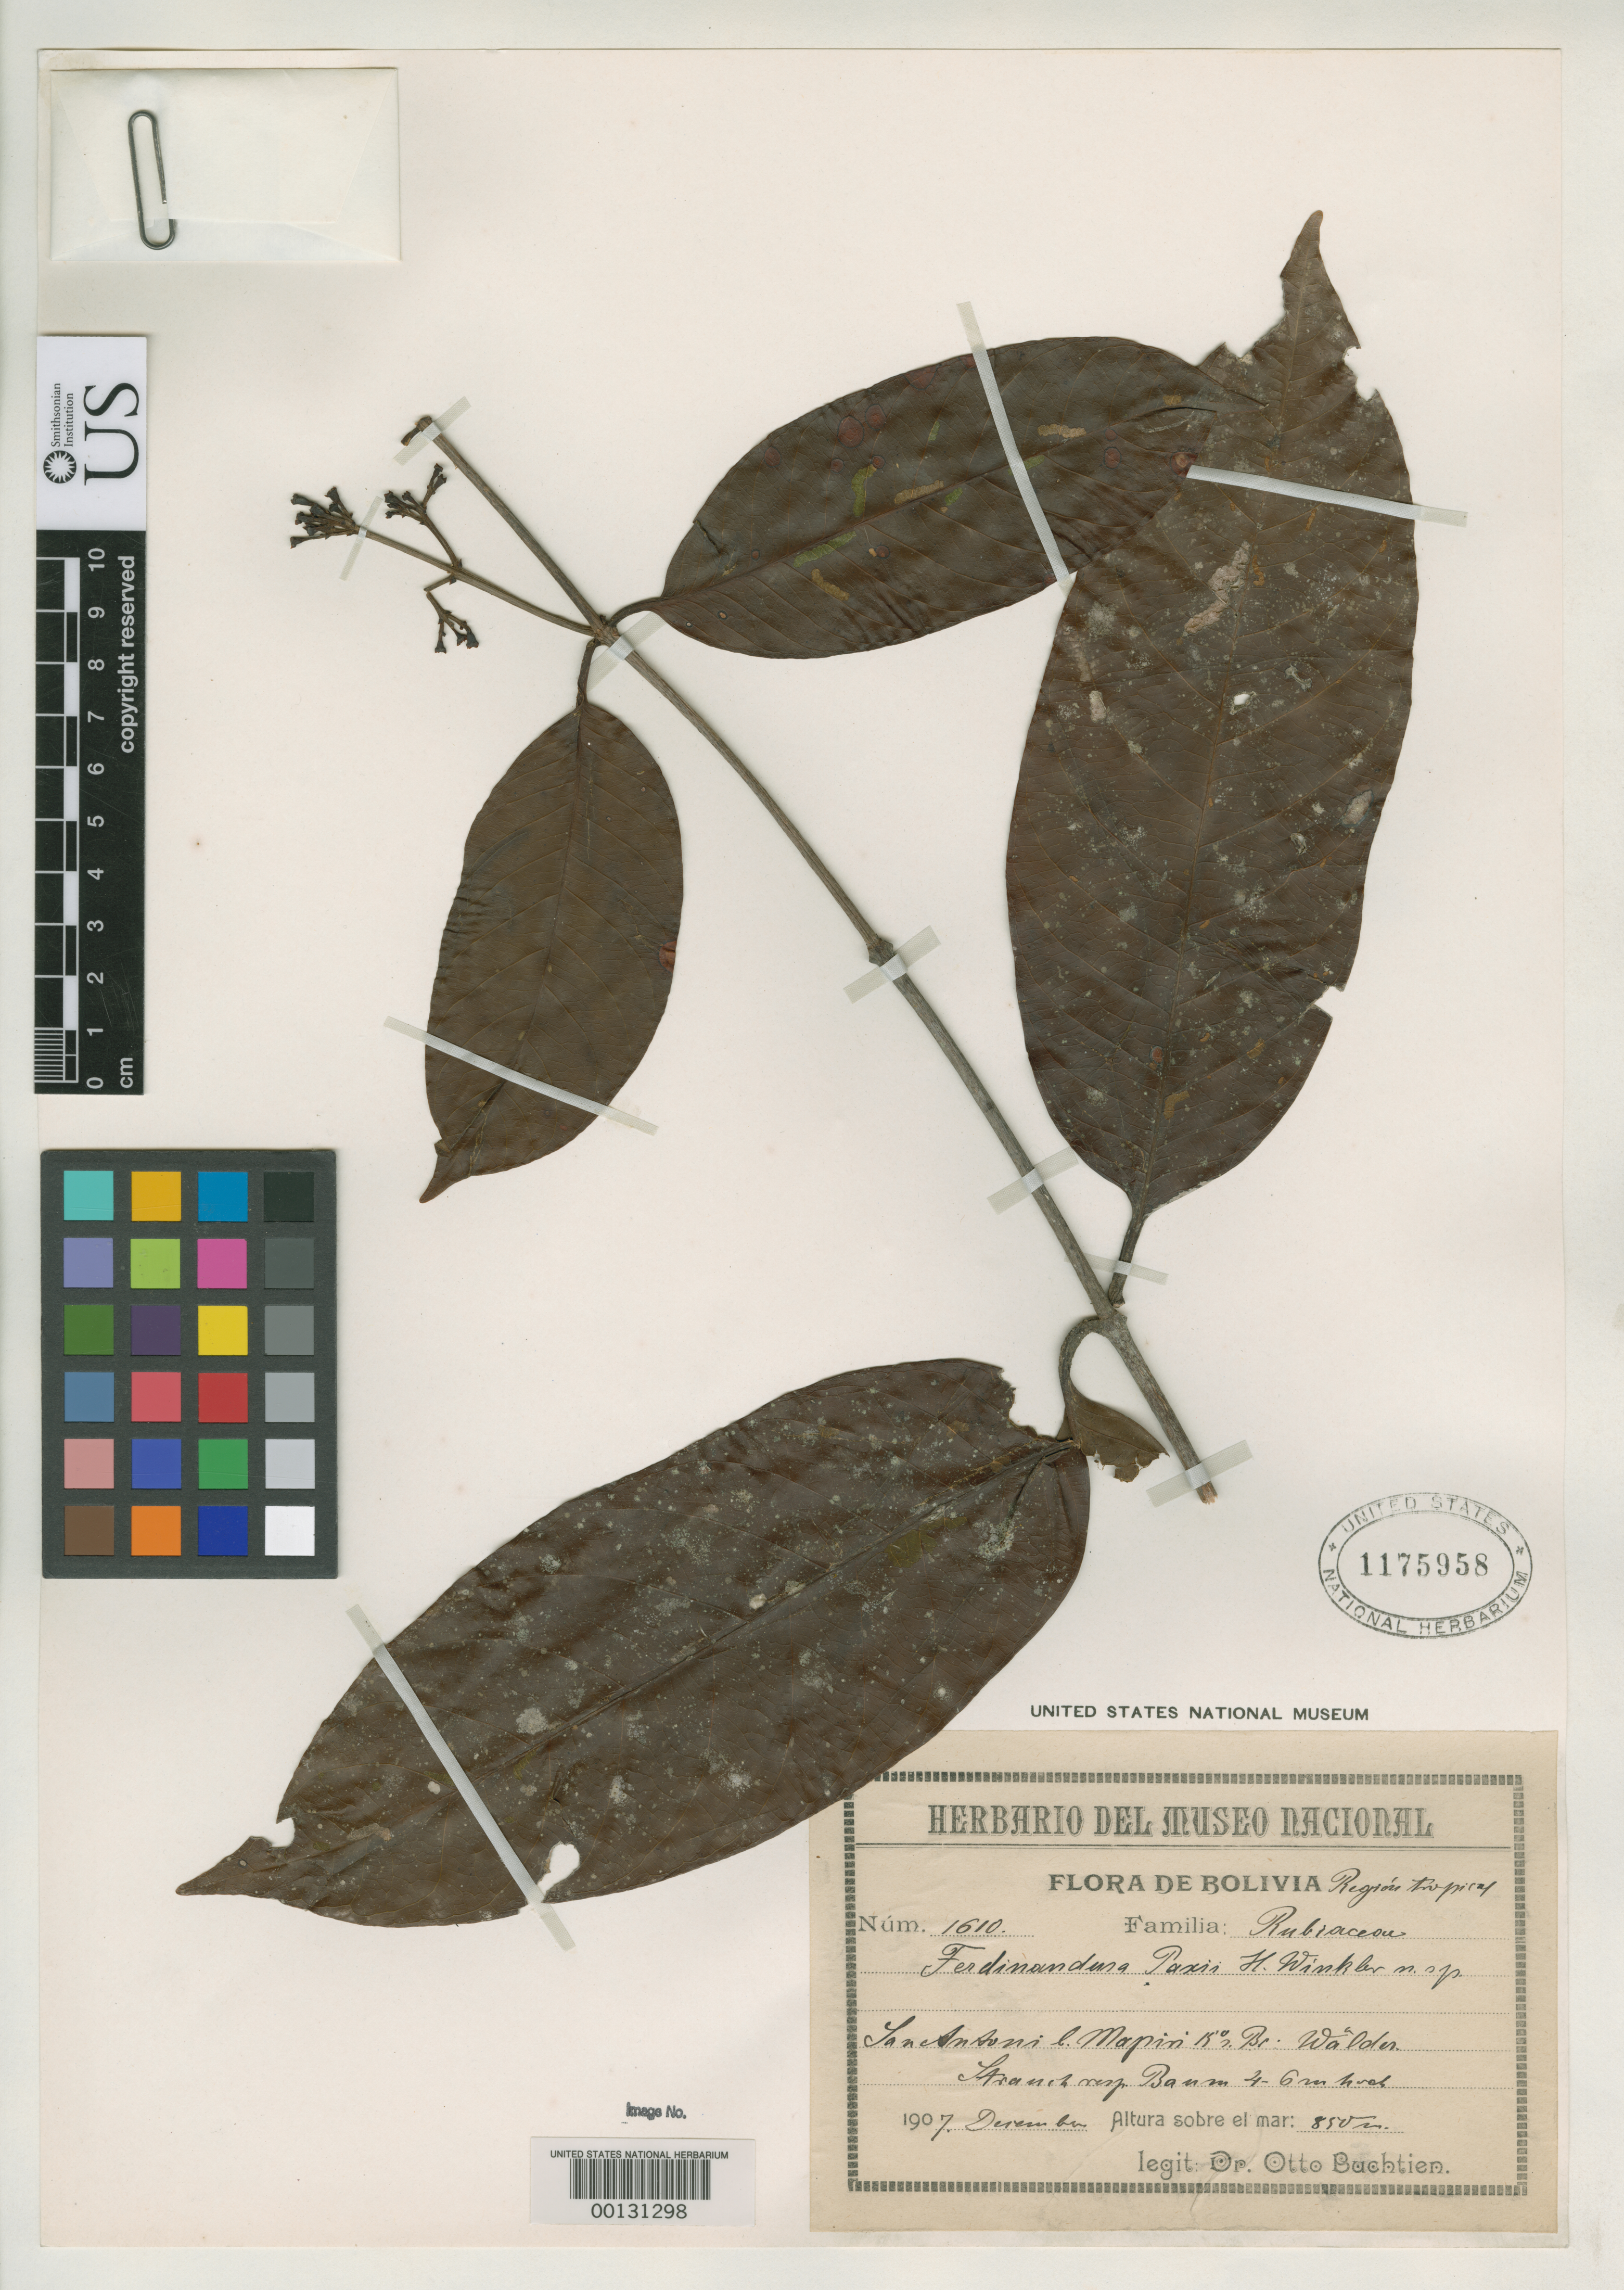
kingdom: Plantae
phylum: Tracheophyta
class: Magnoliopsida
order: Gentianales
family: Rubiaceae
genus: Ferdinandusa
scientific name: Ferdinandusa paxii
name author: H. Winkl.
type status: Isosyntype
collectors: O. Buchtien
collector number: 1610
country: Bolivia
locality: Mapiri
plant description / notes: This collection (Buchtien 1610) is cited as "type" by Andersson & Taylor in Fl. Ecuador 50: 10 (1994).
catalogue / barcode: US 1175958